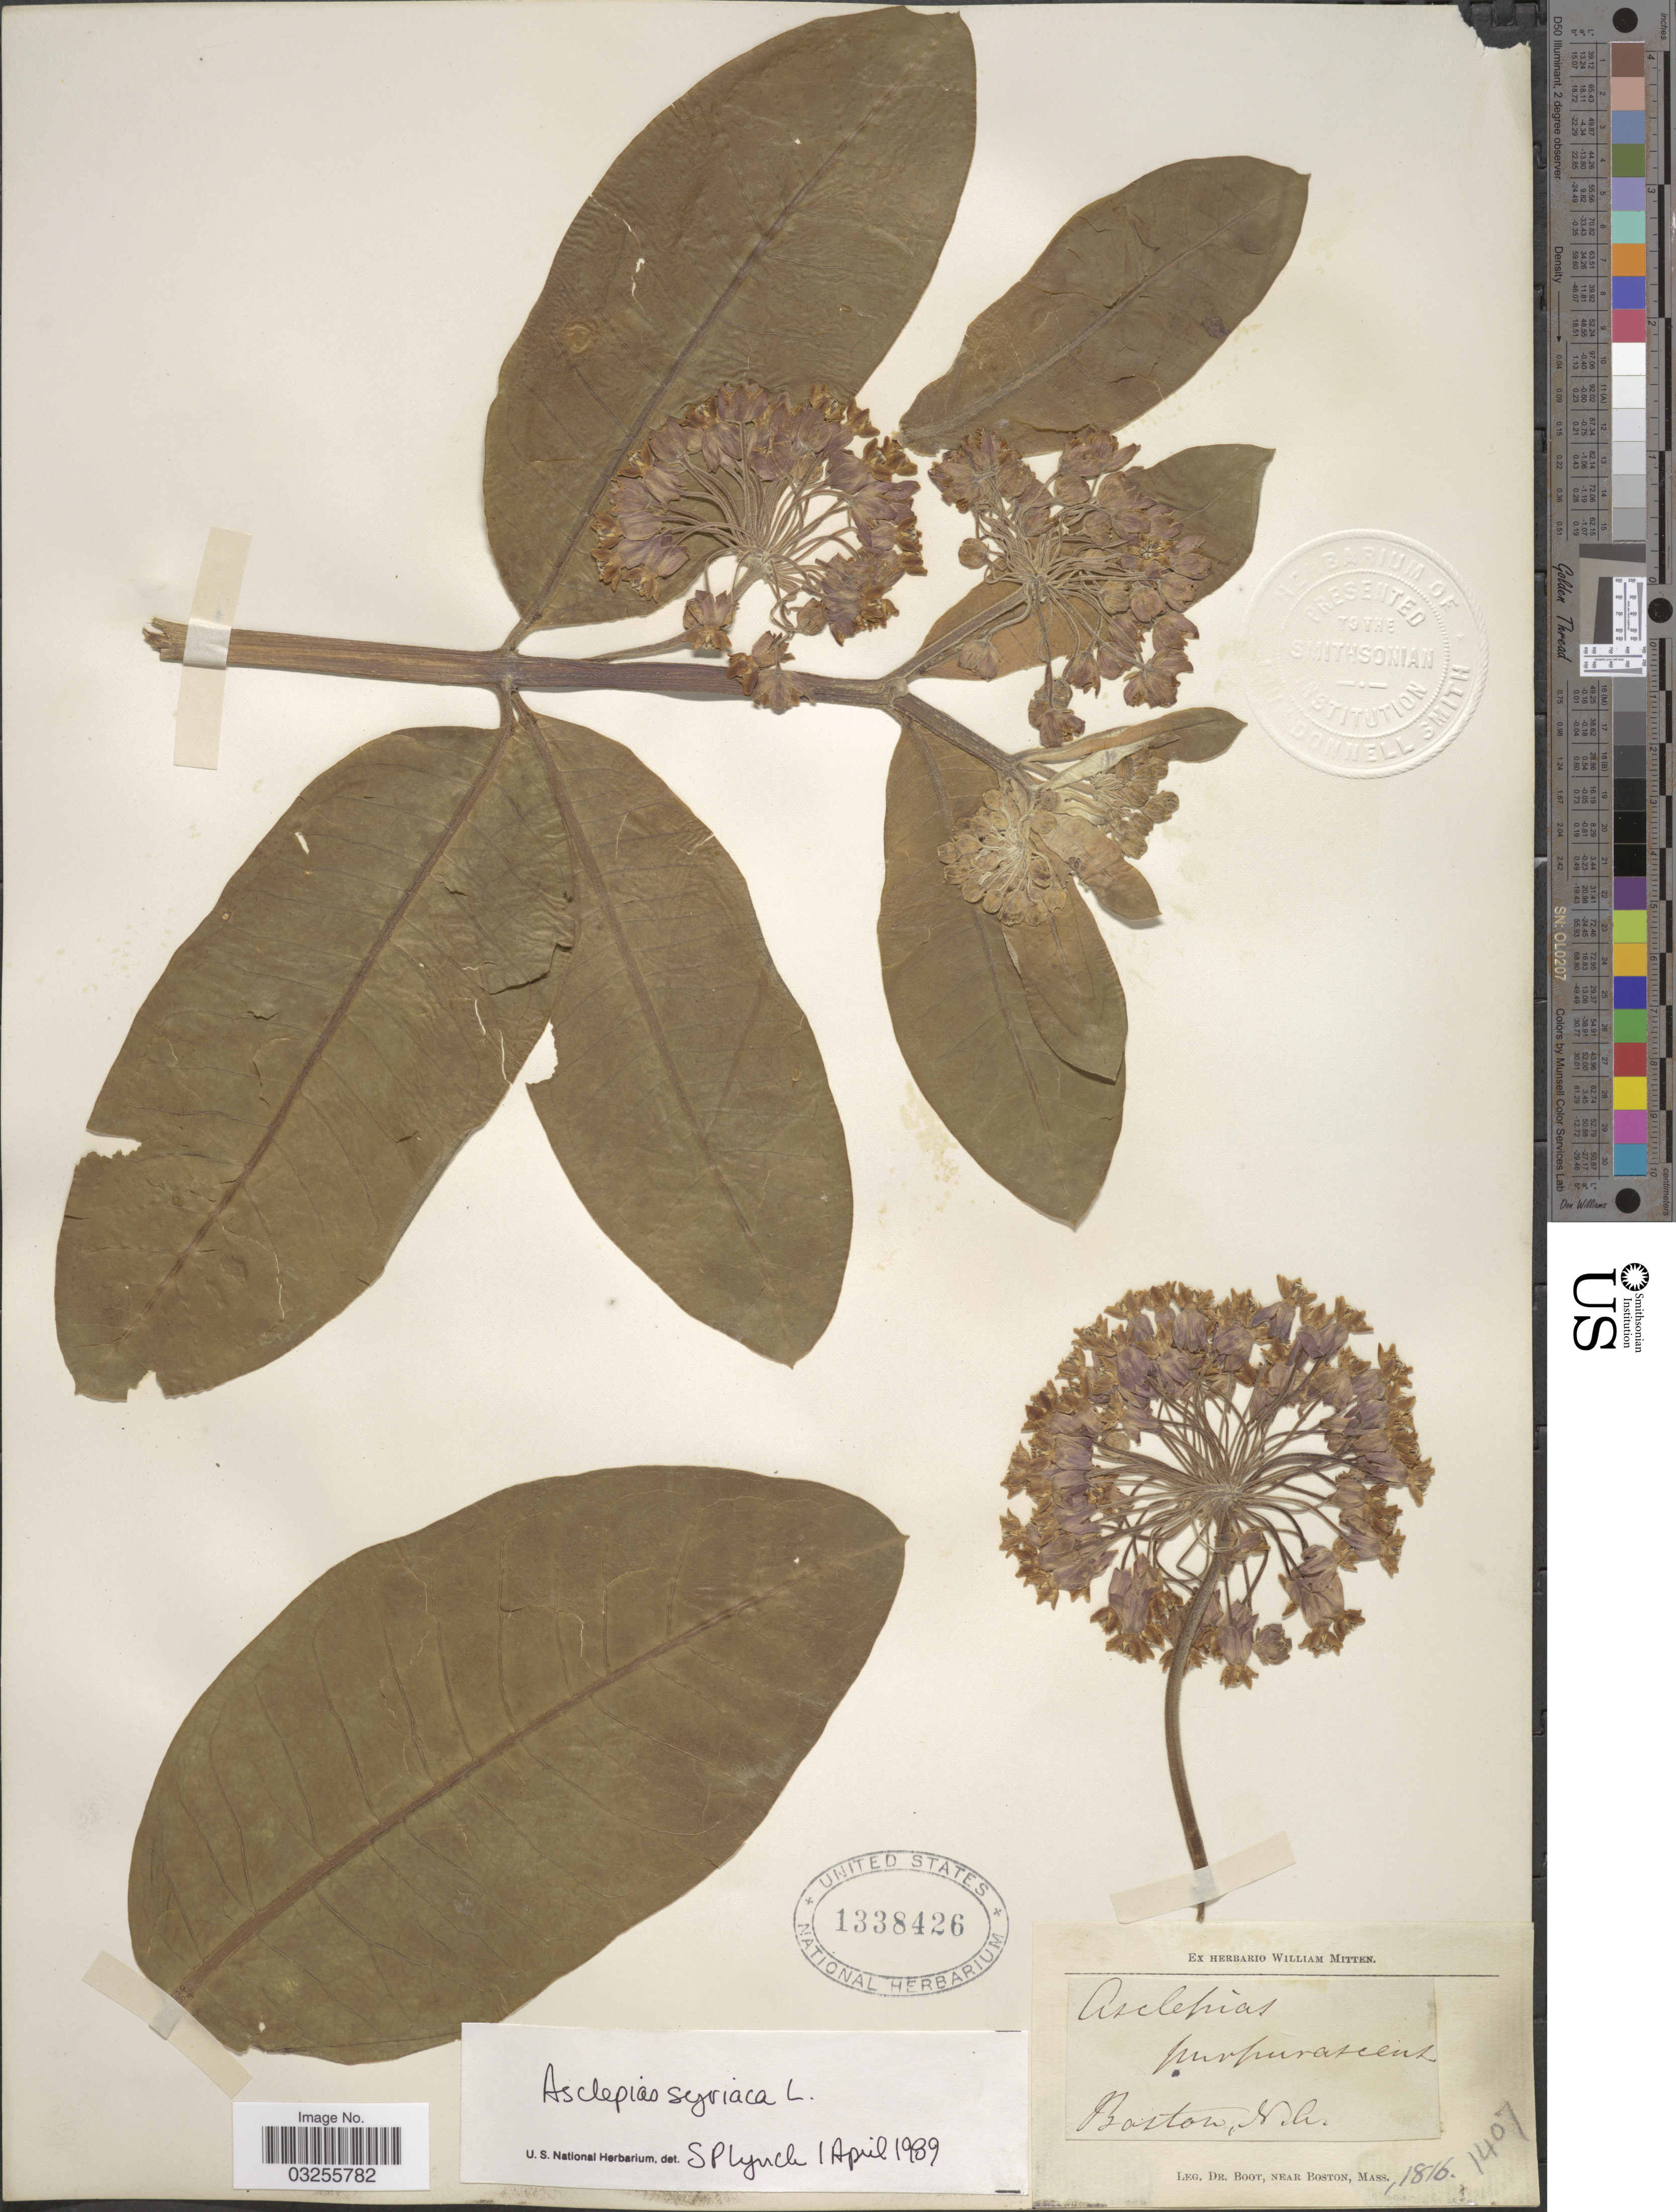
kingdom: Plantae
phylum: Tracheophyta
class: Magnoliopsida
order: Gentianales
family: Apocynaceae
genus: Asclepias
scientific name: Asclepias syriaca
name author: L.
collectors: -. Boot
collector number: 1407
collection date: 1816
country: United States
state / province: Massachusetts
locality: Near Boston, M.A.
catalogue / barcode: US 1338426